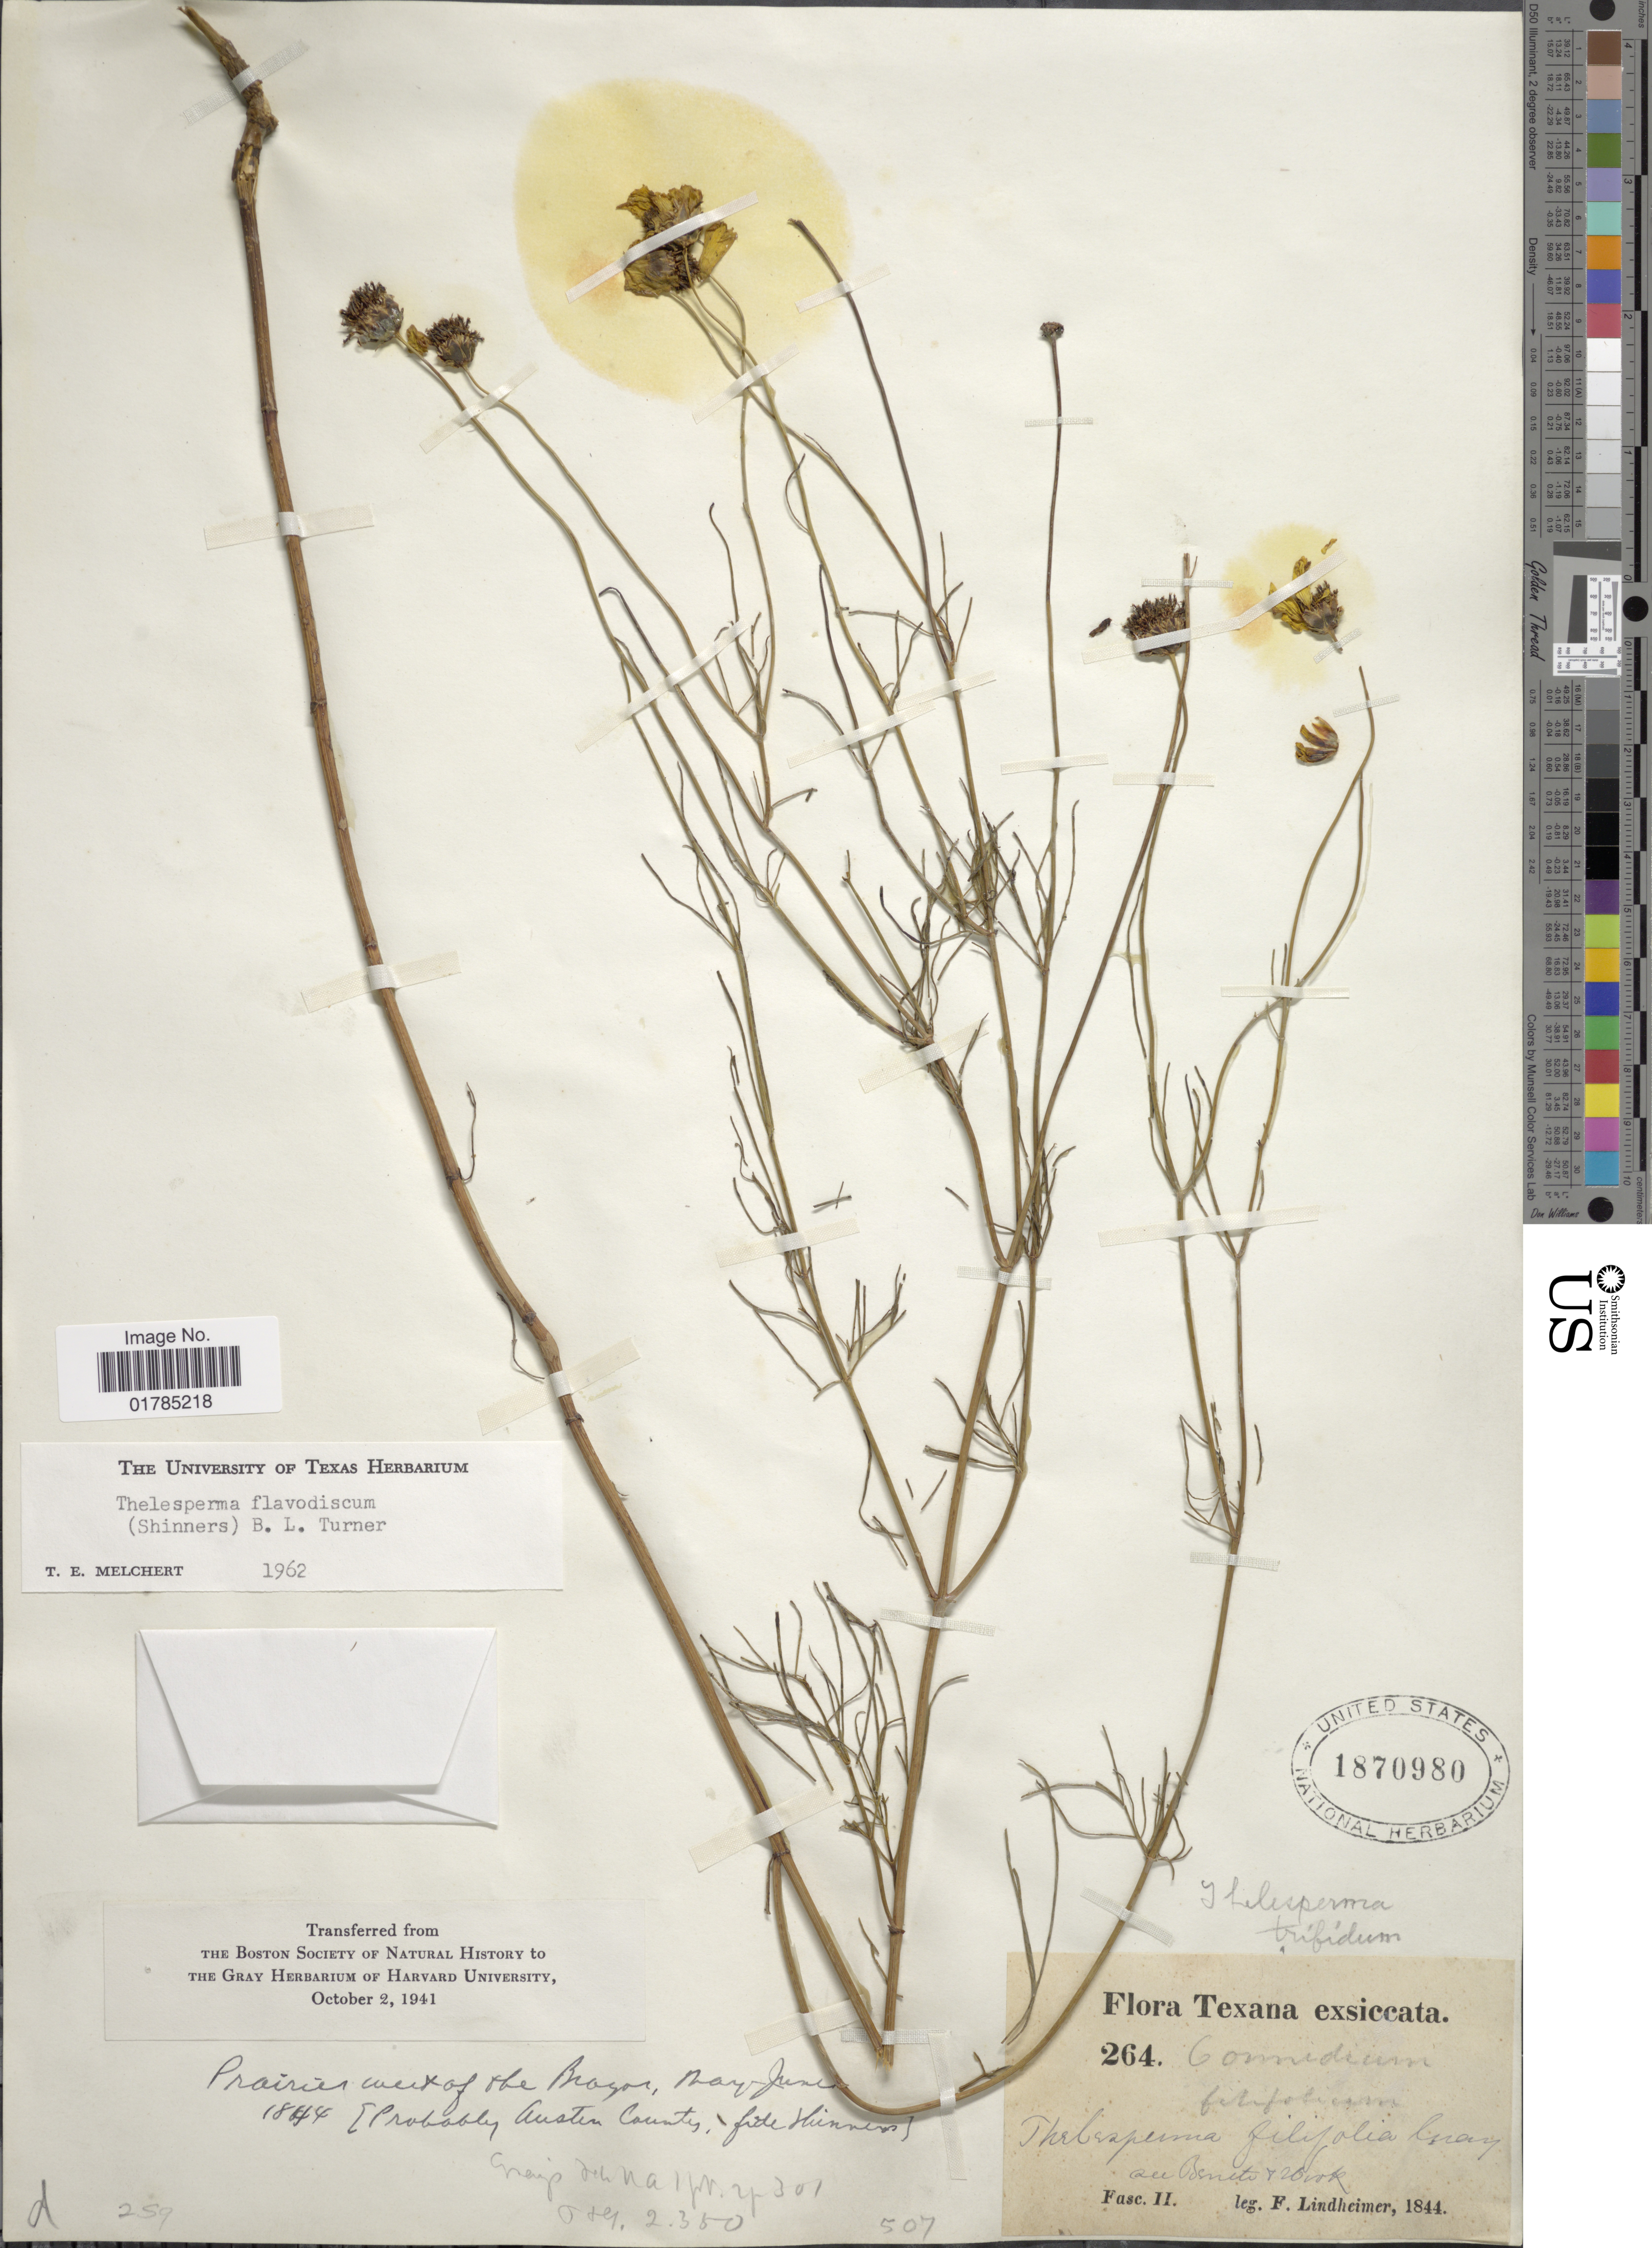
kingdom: Plantae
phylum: Tracheophyta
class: Magnoliopsida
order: Asterales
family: Asteraceae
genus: Thelesperma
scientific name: Thelesperma flavodiscum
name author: (Shinners) B.L. Turner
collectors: F. Lindheimer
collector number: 264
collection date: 1844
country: United States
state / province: Texas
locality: Fasc. III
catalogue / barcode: US 1870980